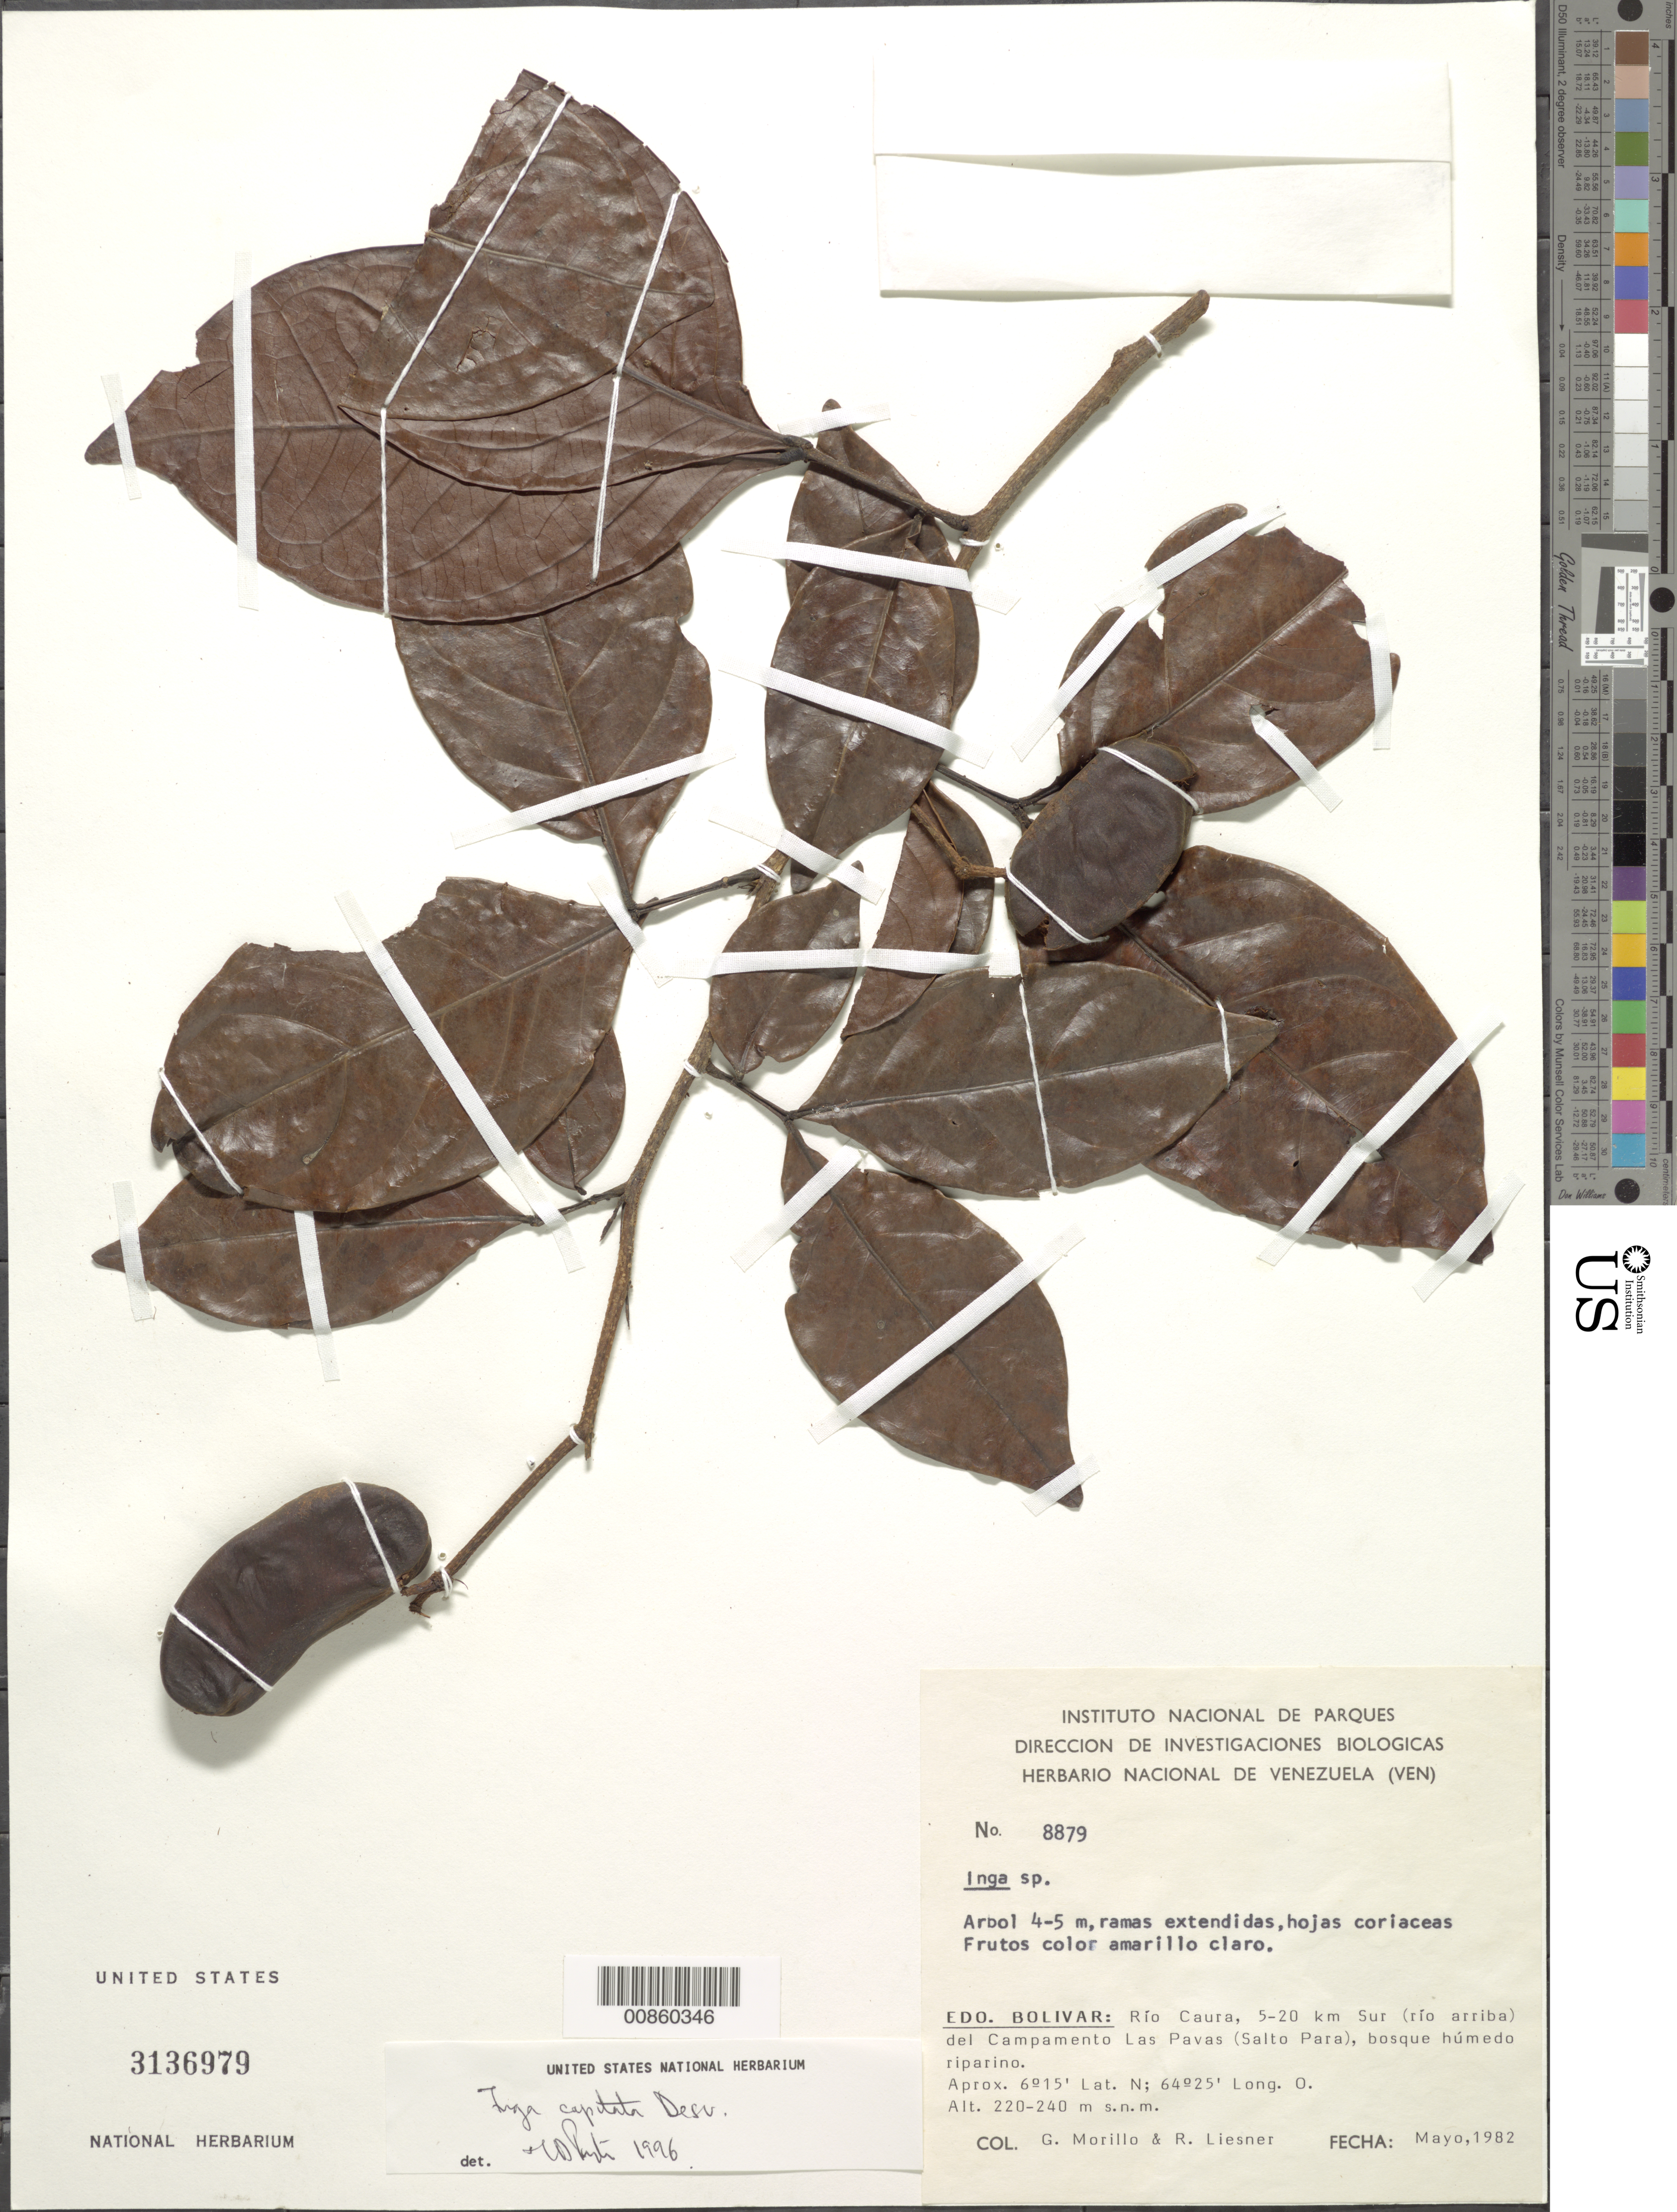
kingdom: Plantae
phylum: Tracheophyta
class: Magnoliopsida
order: Fabales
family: Fabaceae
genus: Inga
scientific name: Inga capitata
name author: Desv.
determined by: Pennington, T. D., (K)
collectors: G. Morillo & R. L. Liesner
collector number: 8879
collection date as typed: May-82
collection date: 1982-05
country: Venezuela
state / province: Bolívar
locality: Río Caura, 5-20 km Sur (río arriba) del Campamento Las Pavas (Salto Para)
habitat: Bosque húmedo riparino.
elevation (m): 220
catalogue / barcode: US 3136979